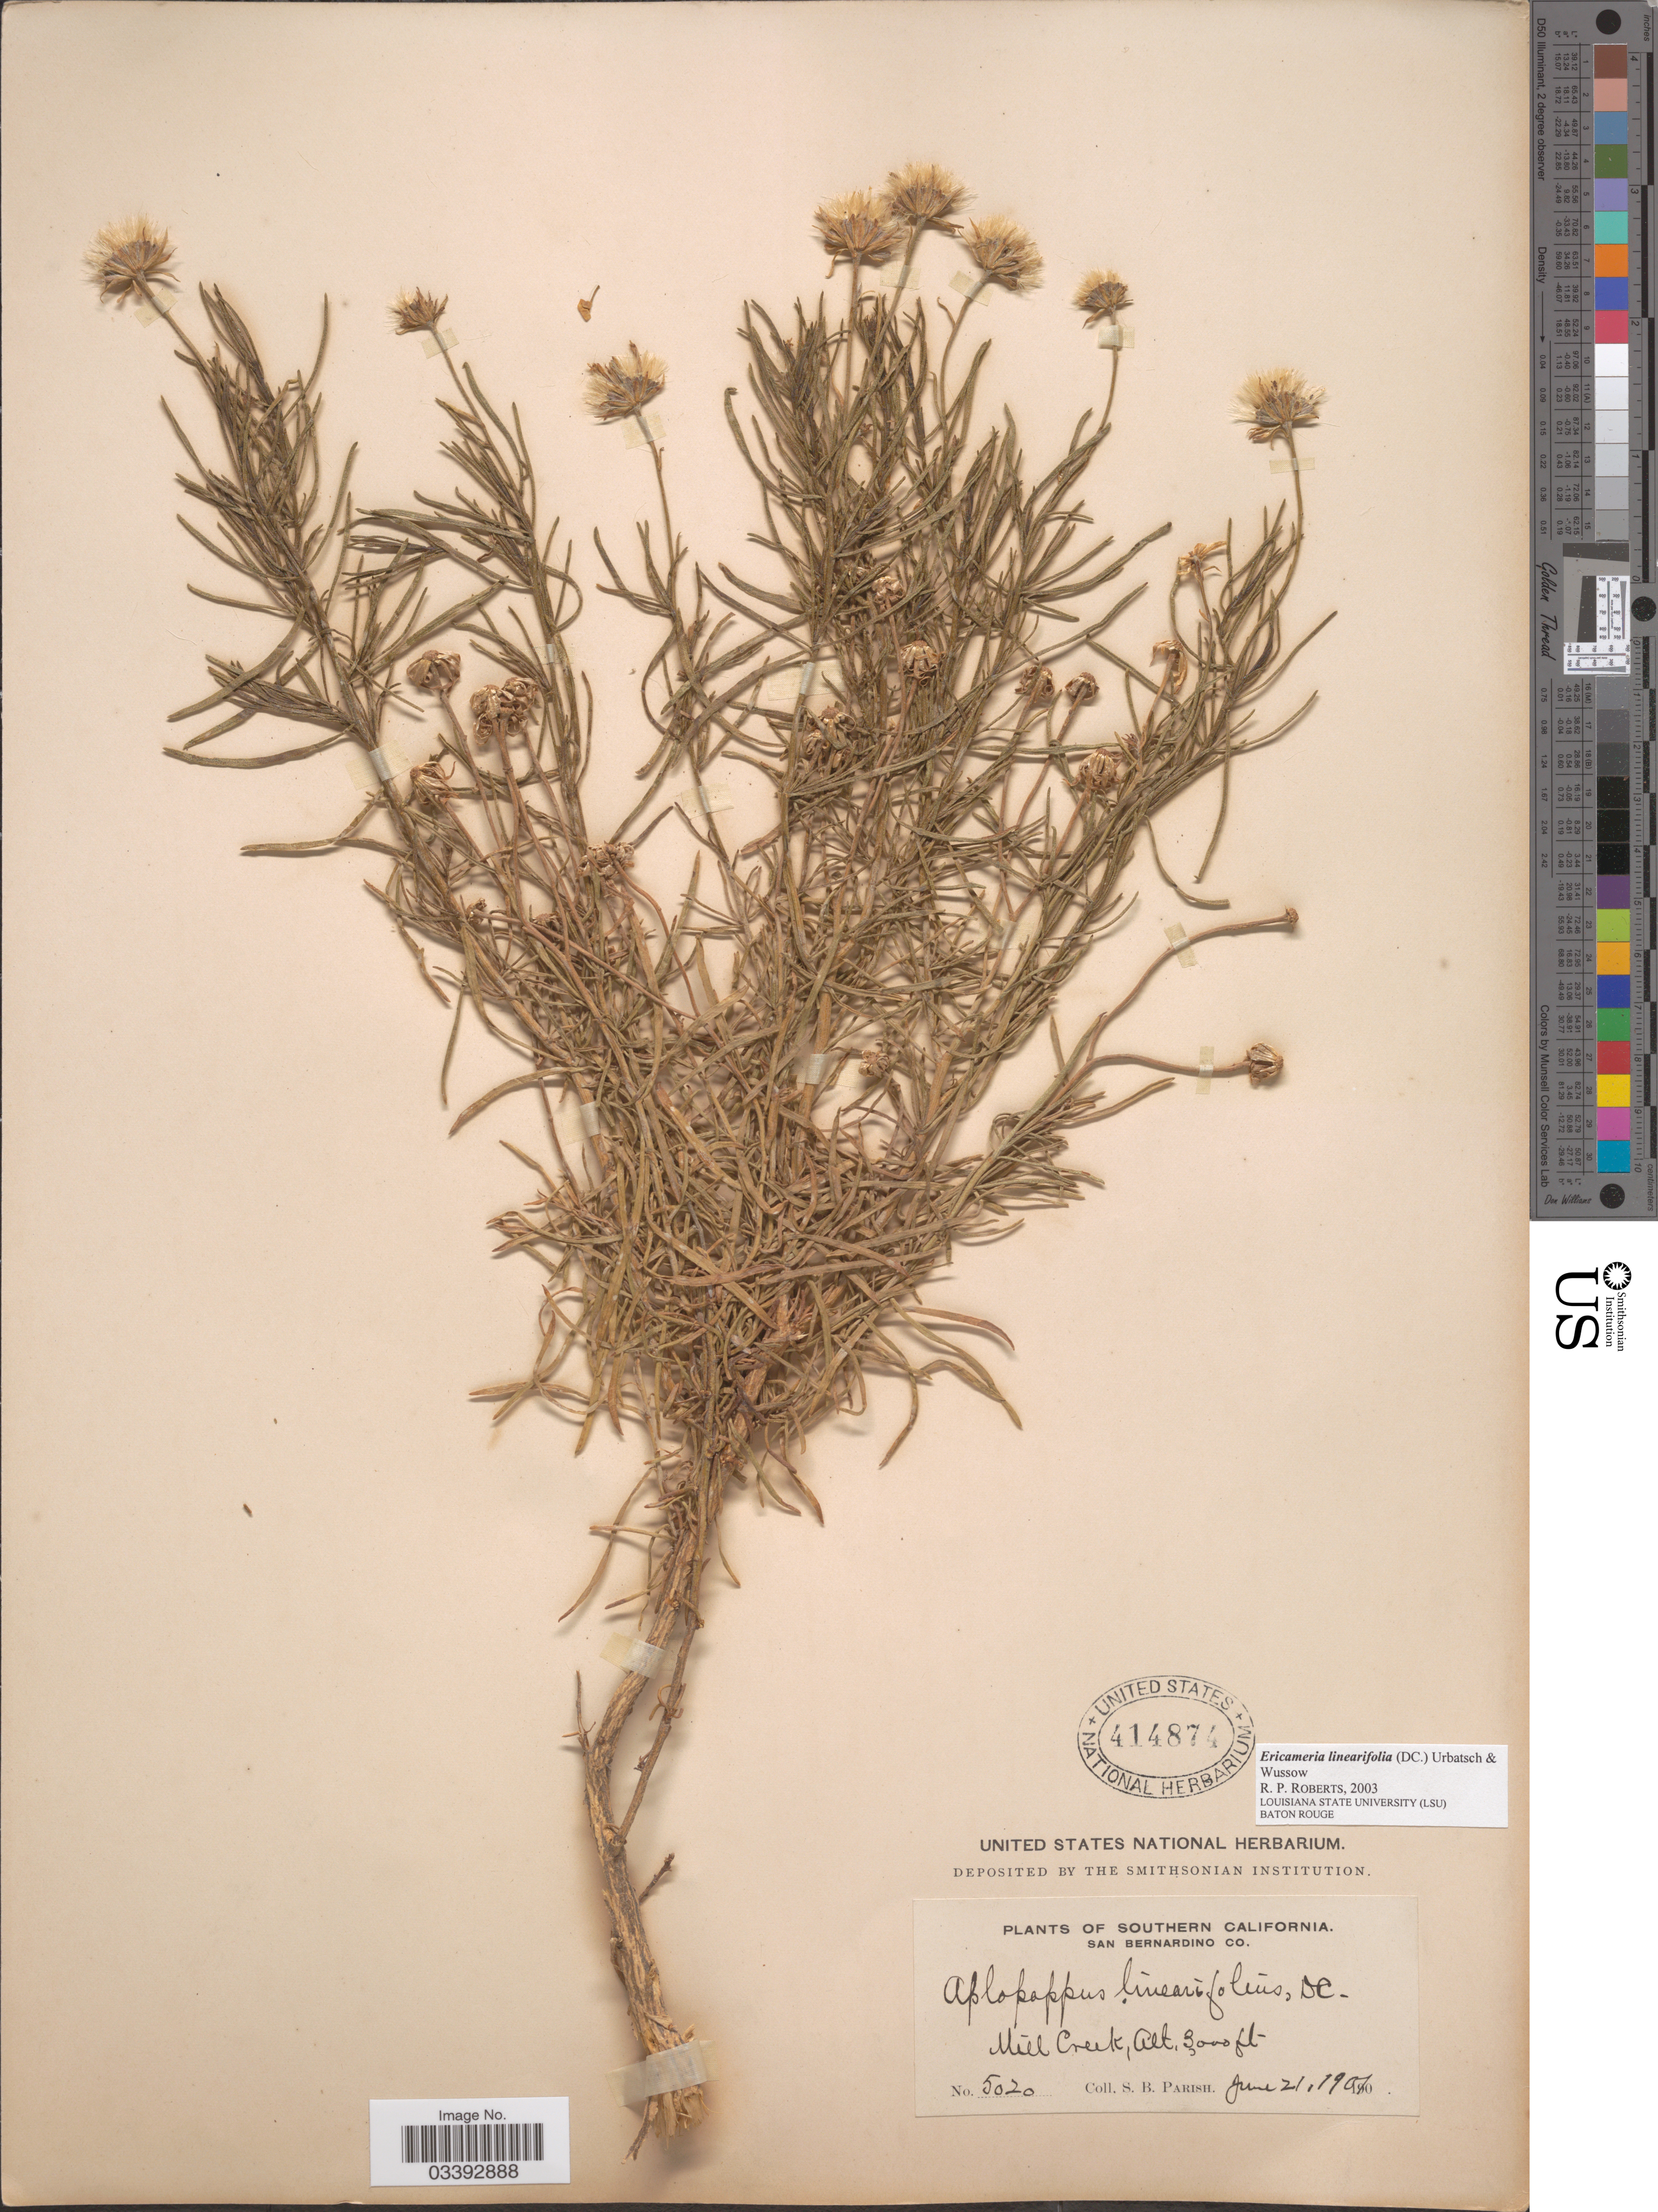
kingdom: Plantae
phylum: Tracheophyta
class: Magnoliopsida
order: Asterales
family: Asteraceae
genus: Ericameria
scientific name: Ericameria linearifolia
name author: (DC.) Urbatsch & Wussow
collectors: S. B. Parish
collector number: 5020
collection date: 1901-06-21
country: United States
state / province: California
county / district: San Bernardino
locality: Southern California. San Bernardino Co. Mill Creek.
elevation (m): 914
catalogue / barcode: US 414874